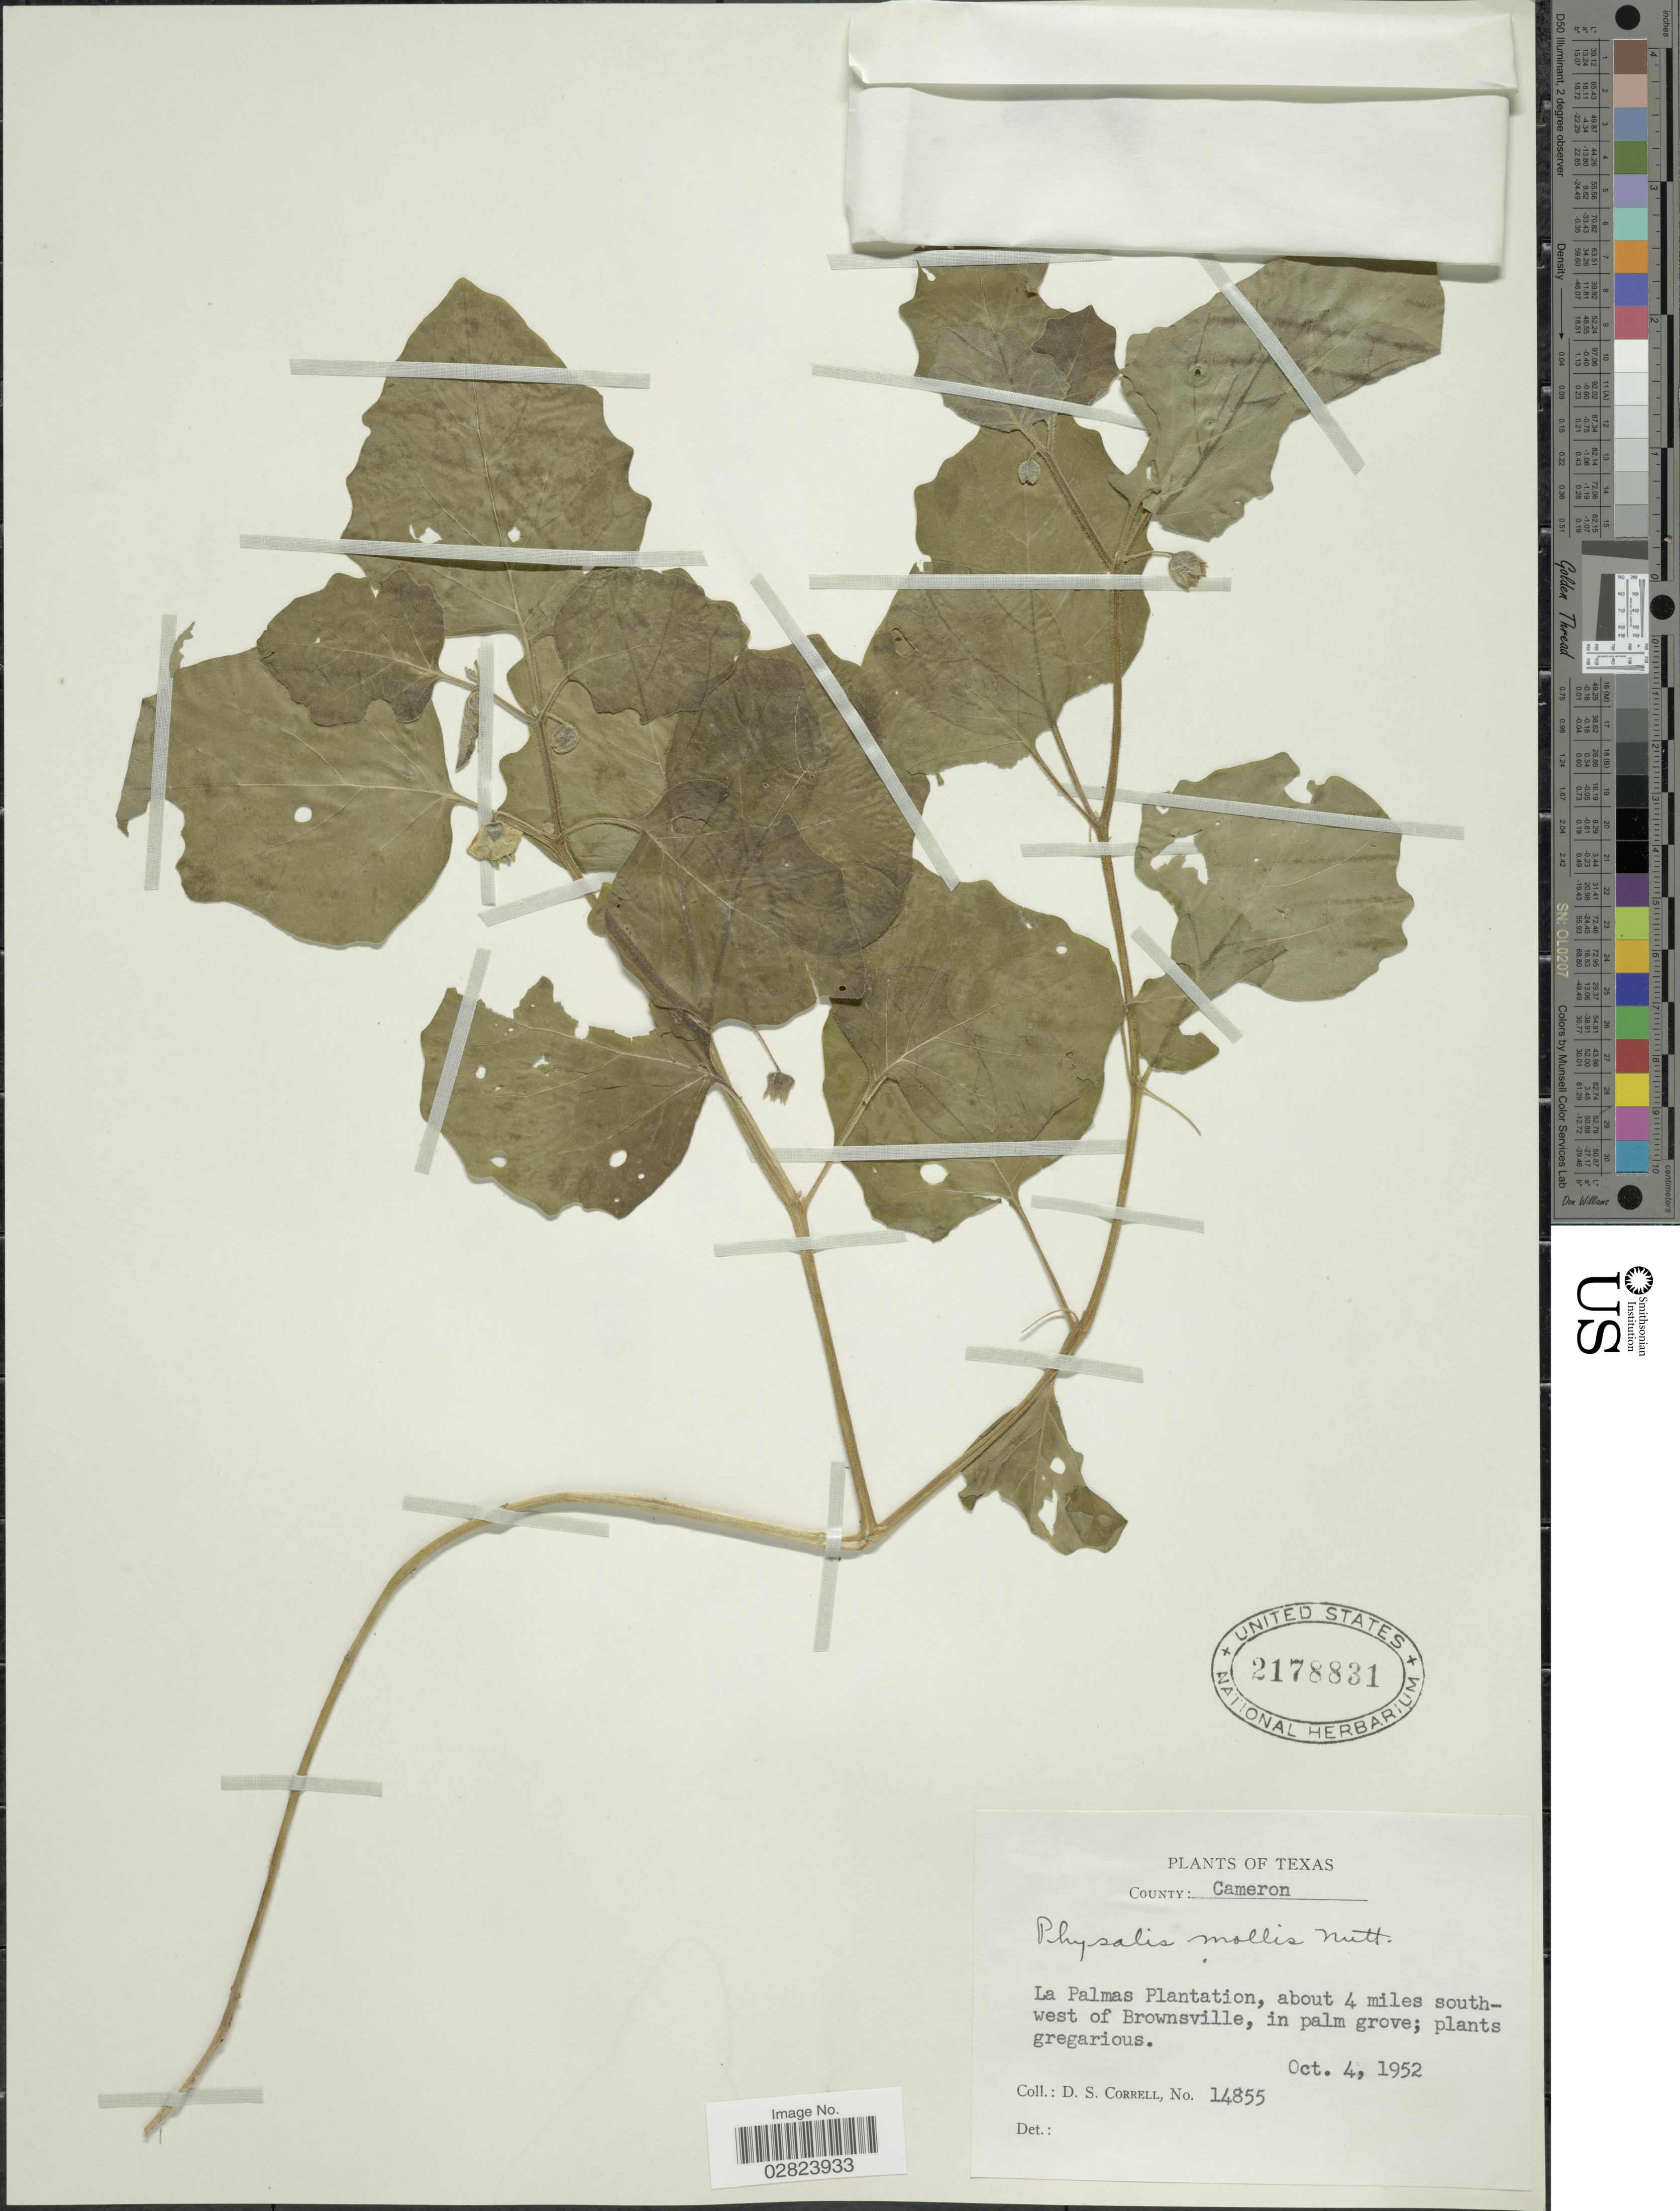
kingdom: Plantae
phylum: Tracheophyta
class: Magnoliopsida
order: Solanales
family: Solanaceae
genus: Physalis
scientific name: Physalis mollis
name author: Nutt.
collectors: D. S. Correll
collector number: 14855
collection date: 1952-10-04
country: United States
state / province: Texas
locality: County: Cameron. La Palmas Plantation, about 4 miles southwest of Brownsville.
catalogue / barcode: US 2178831